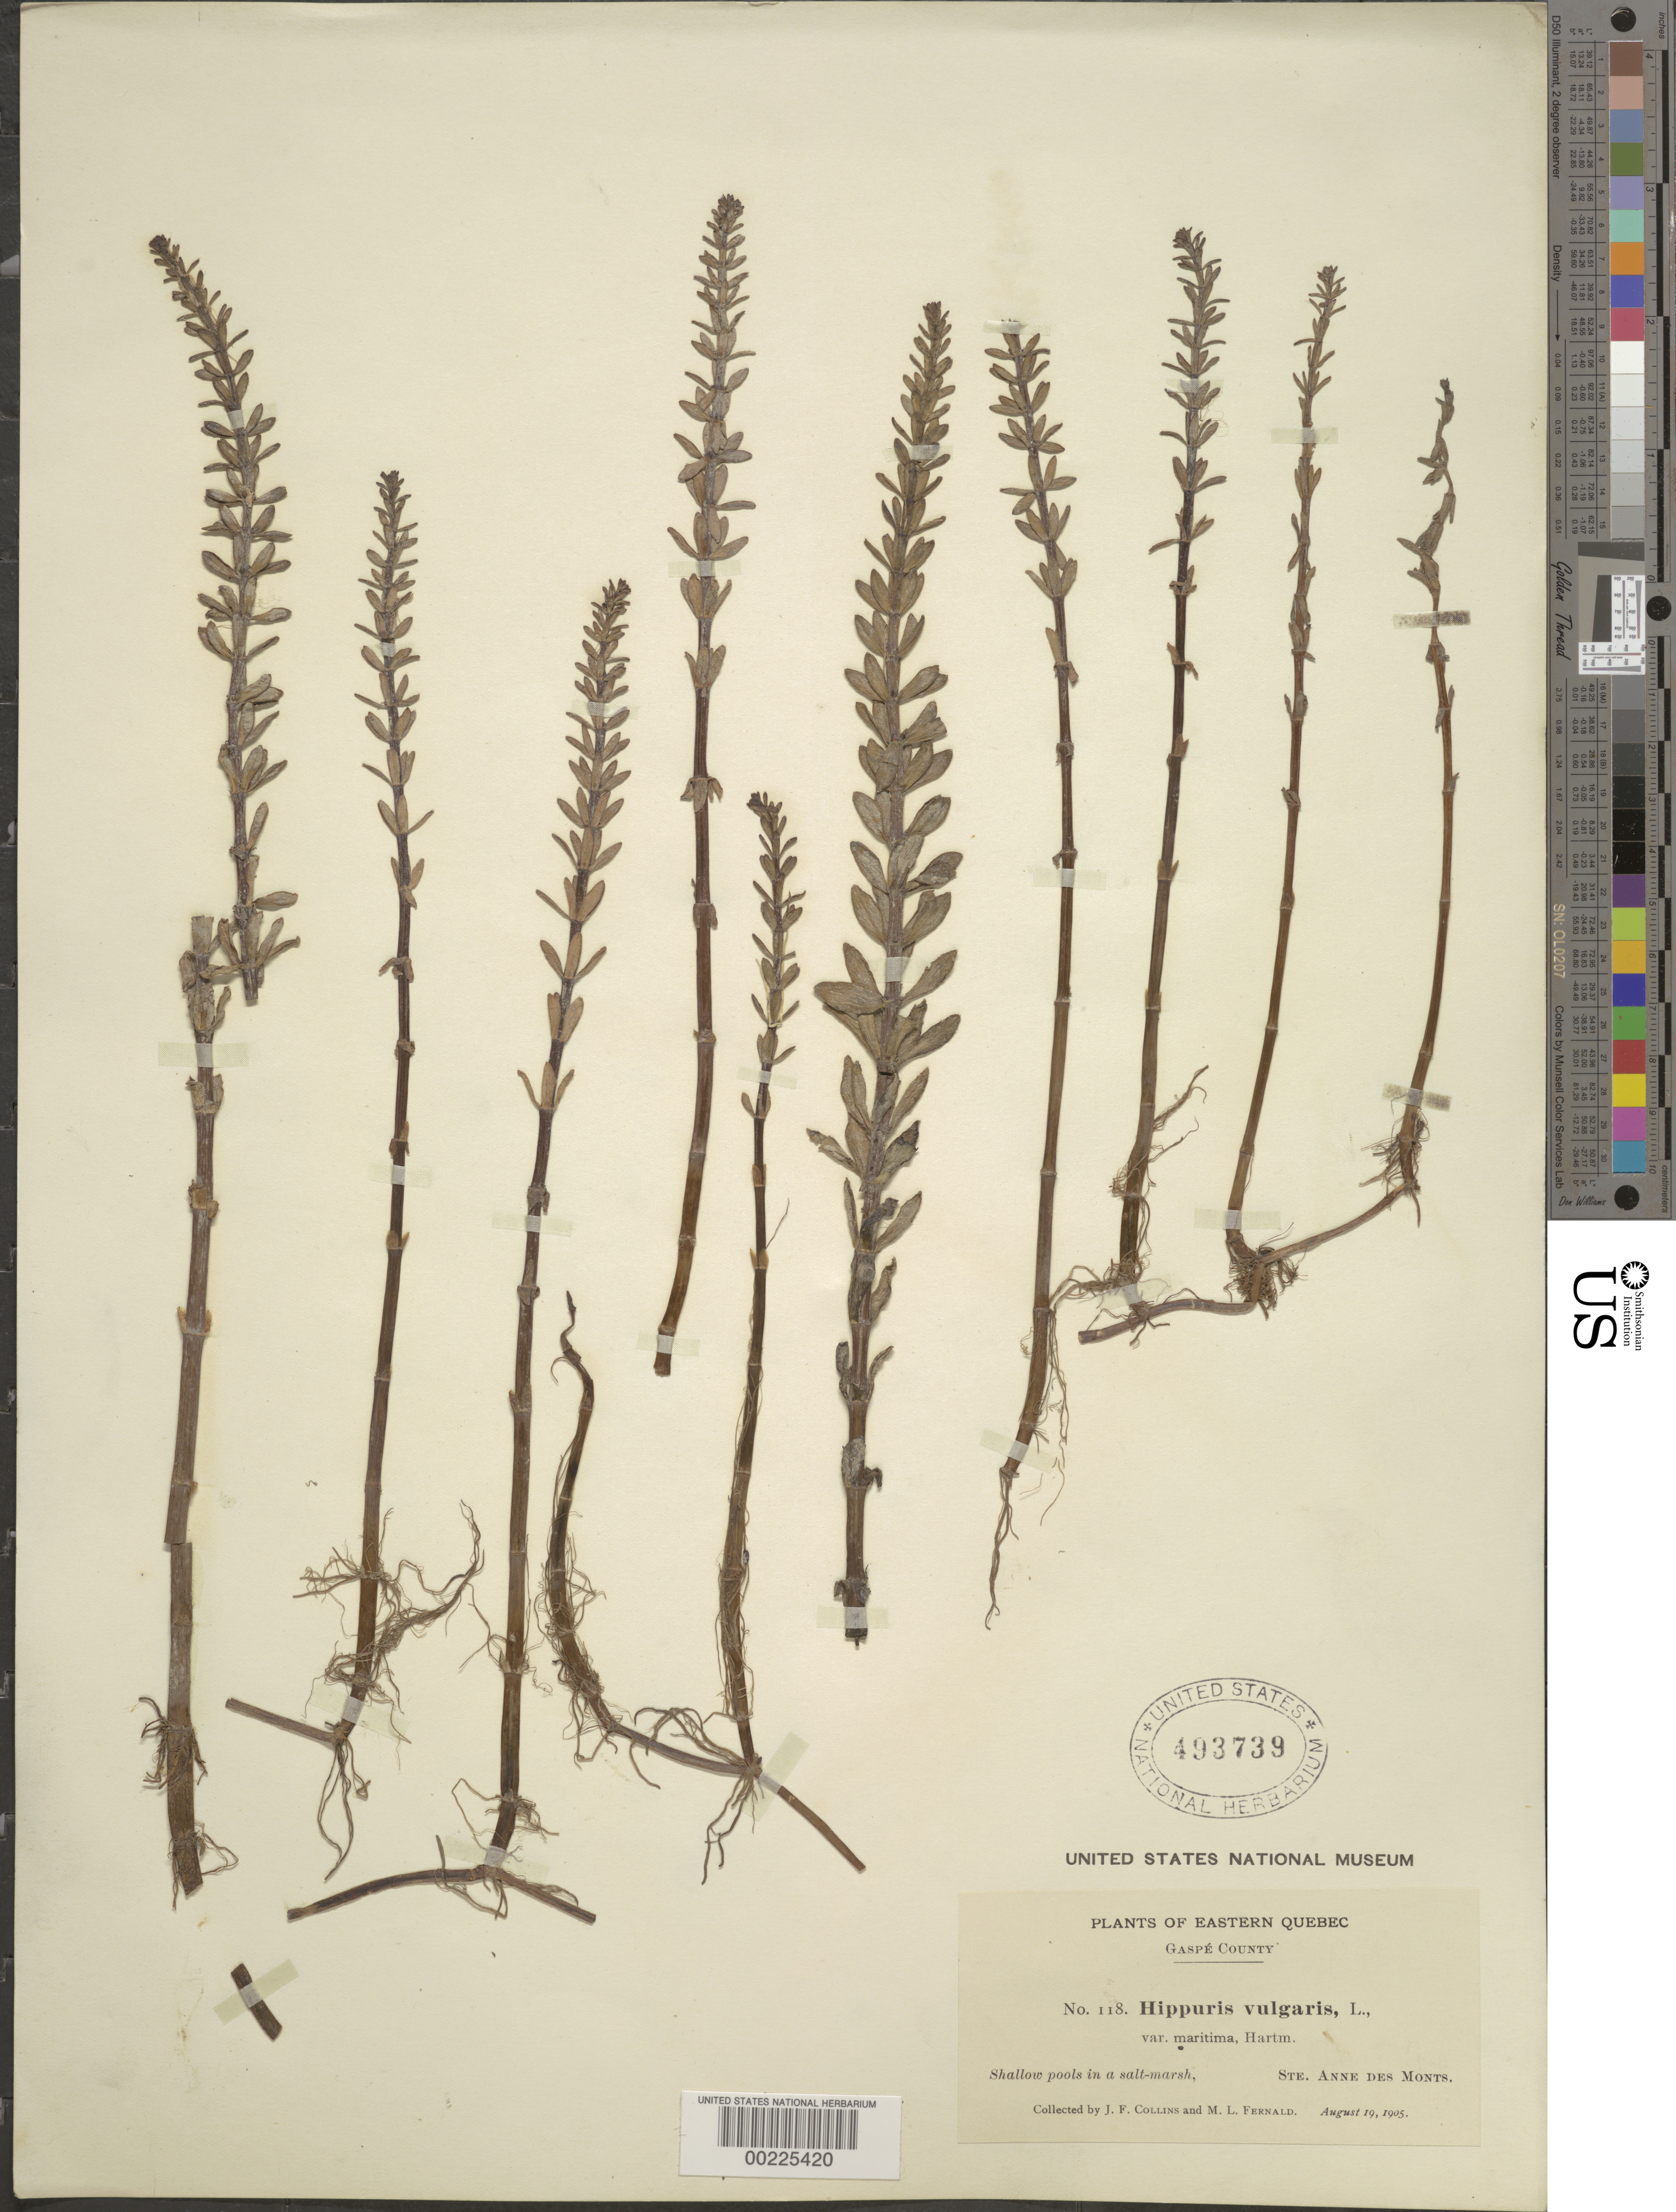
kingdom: Plantae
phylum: Tracheophyta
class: Magnoliopsida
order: Lamiales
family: Plantaginaceae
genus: Hippuris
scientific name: Hippuris vulgaris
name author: L.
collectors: J. Collins & M. L. Fernald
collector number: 118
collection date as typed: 19 Aug 1905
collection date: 1905-08-19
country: Canada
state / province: Quebec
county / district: La Haute-gaspésie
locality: Gaspe co., ste. anne des monts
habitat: Shallow pools in a salt-marsh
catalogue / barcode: US 493739